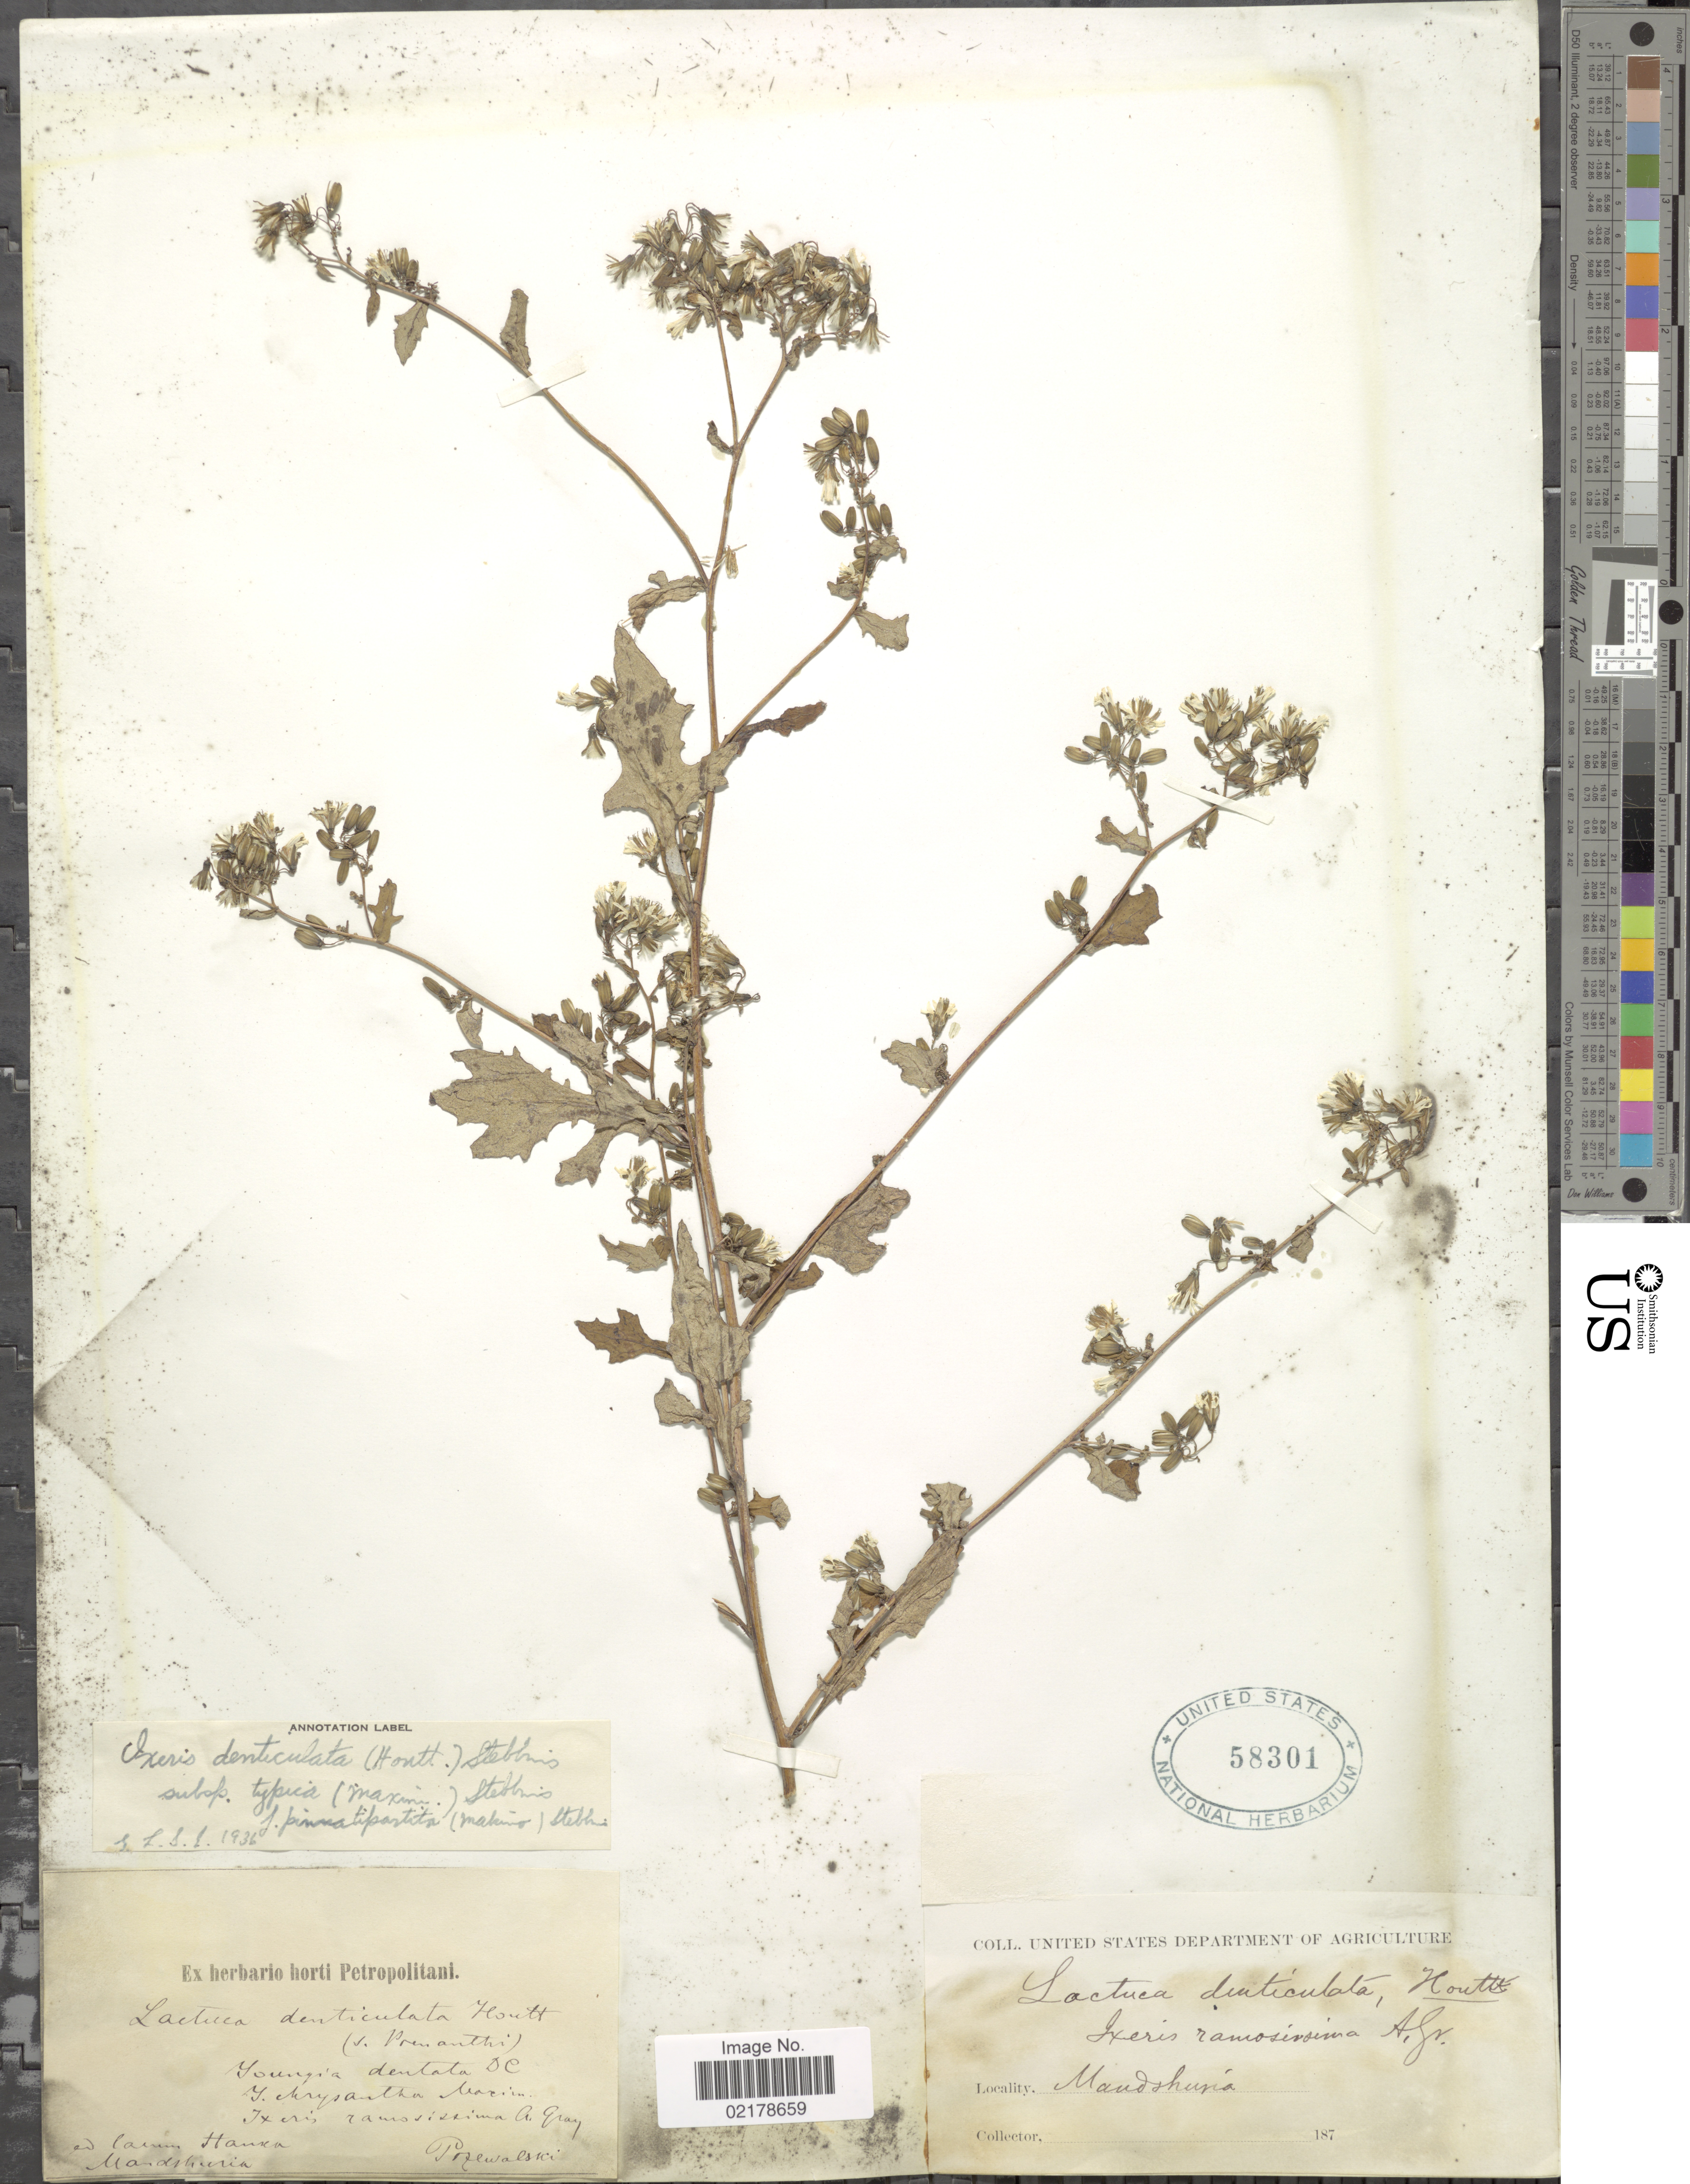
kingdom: Plantae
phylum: Tracheophyta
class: Magnoliopsida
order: Asterales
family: Asteraceae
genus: Crepidiastrum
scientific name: Crepidiastrum denticulatum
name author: (Houtt.) Pak & Kawano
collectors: United States Department of Agriculture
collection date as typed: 187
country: China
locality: Manchuria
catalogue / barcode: US 58301